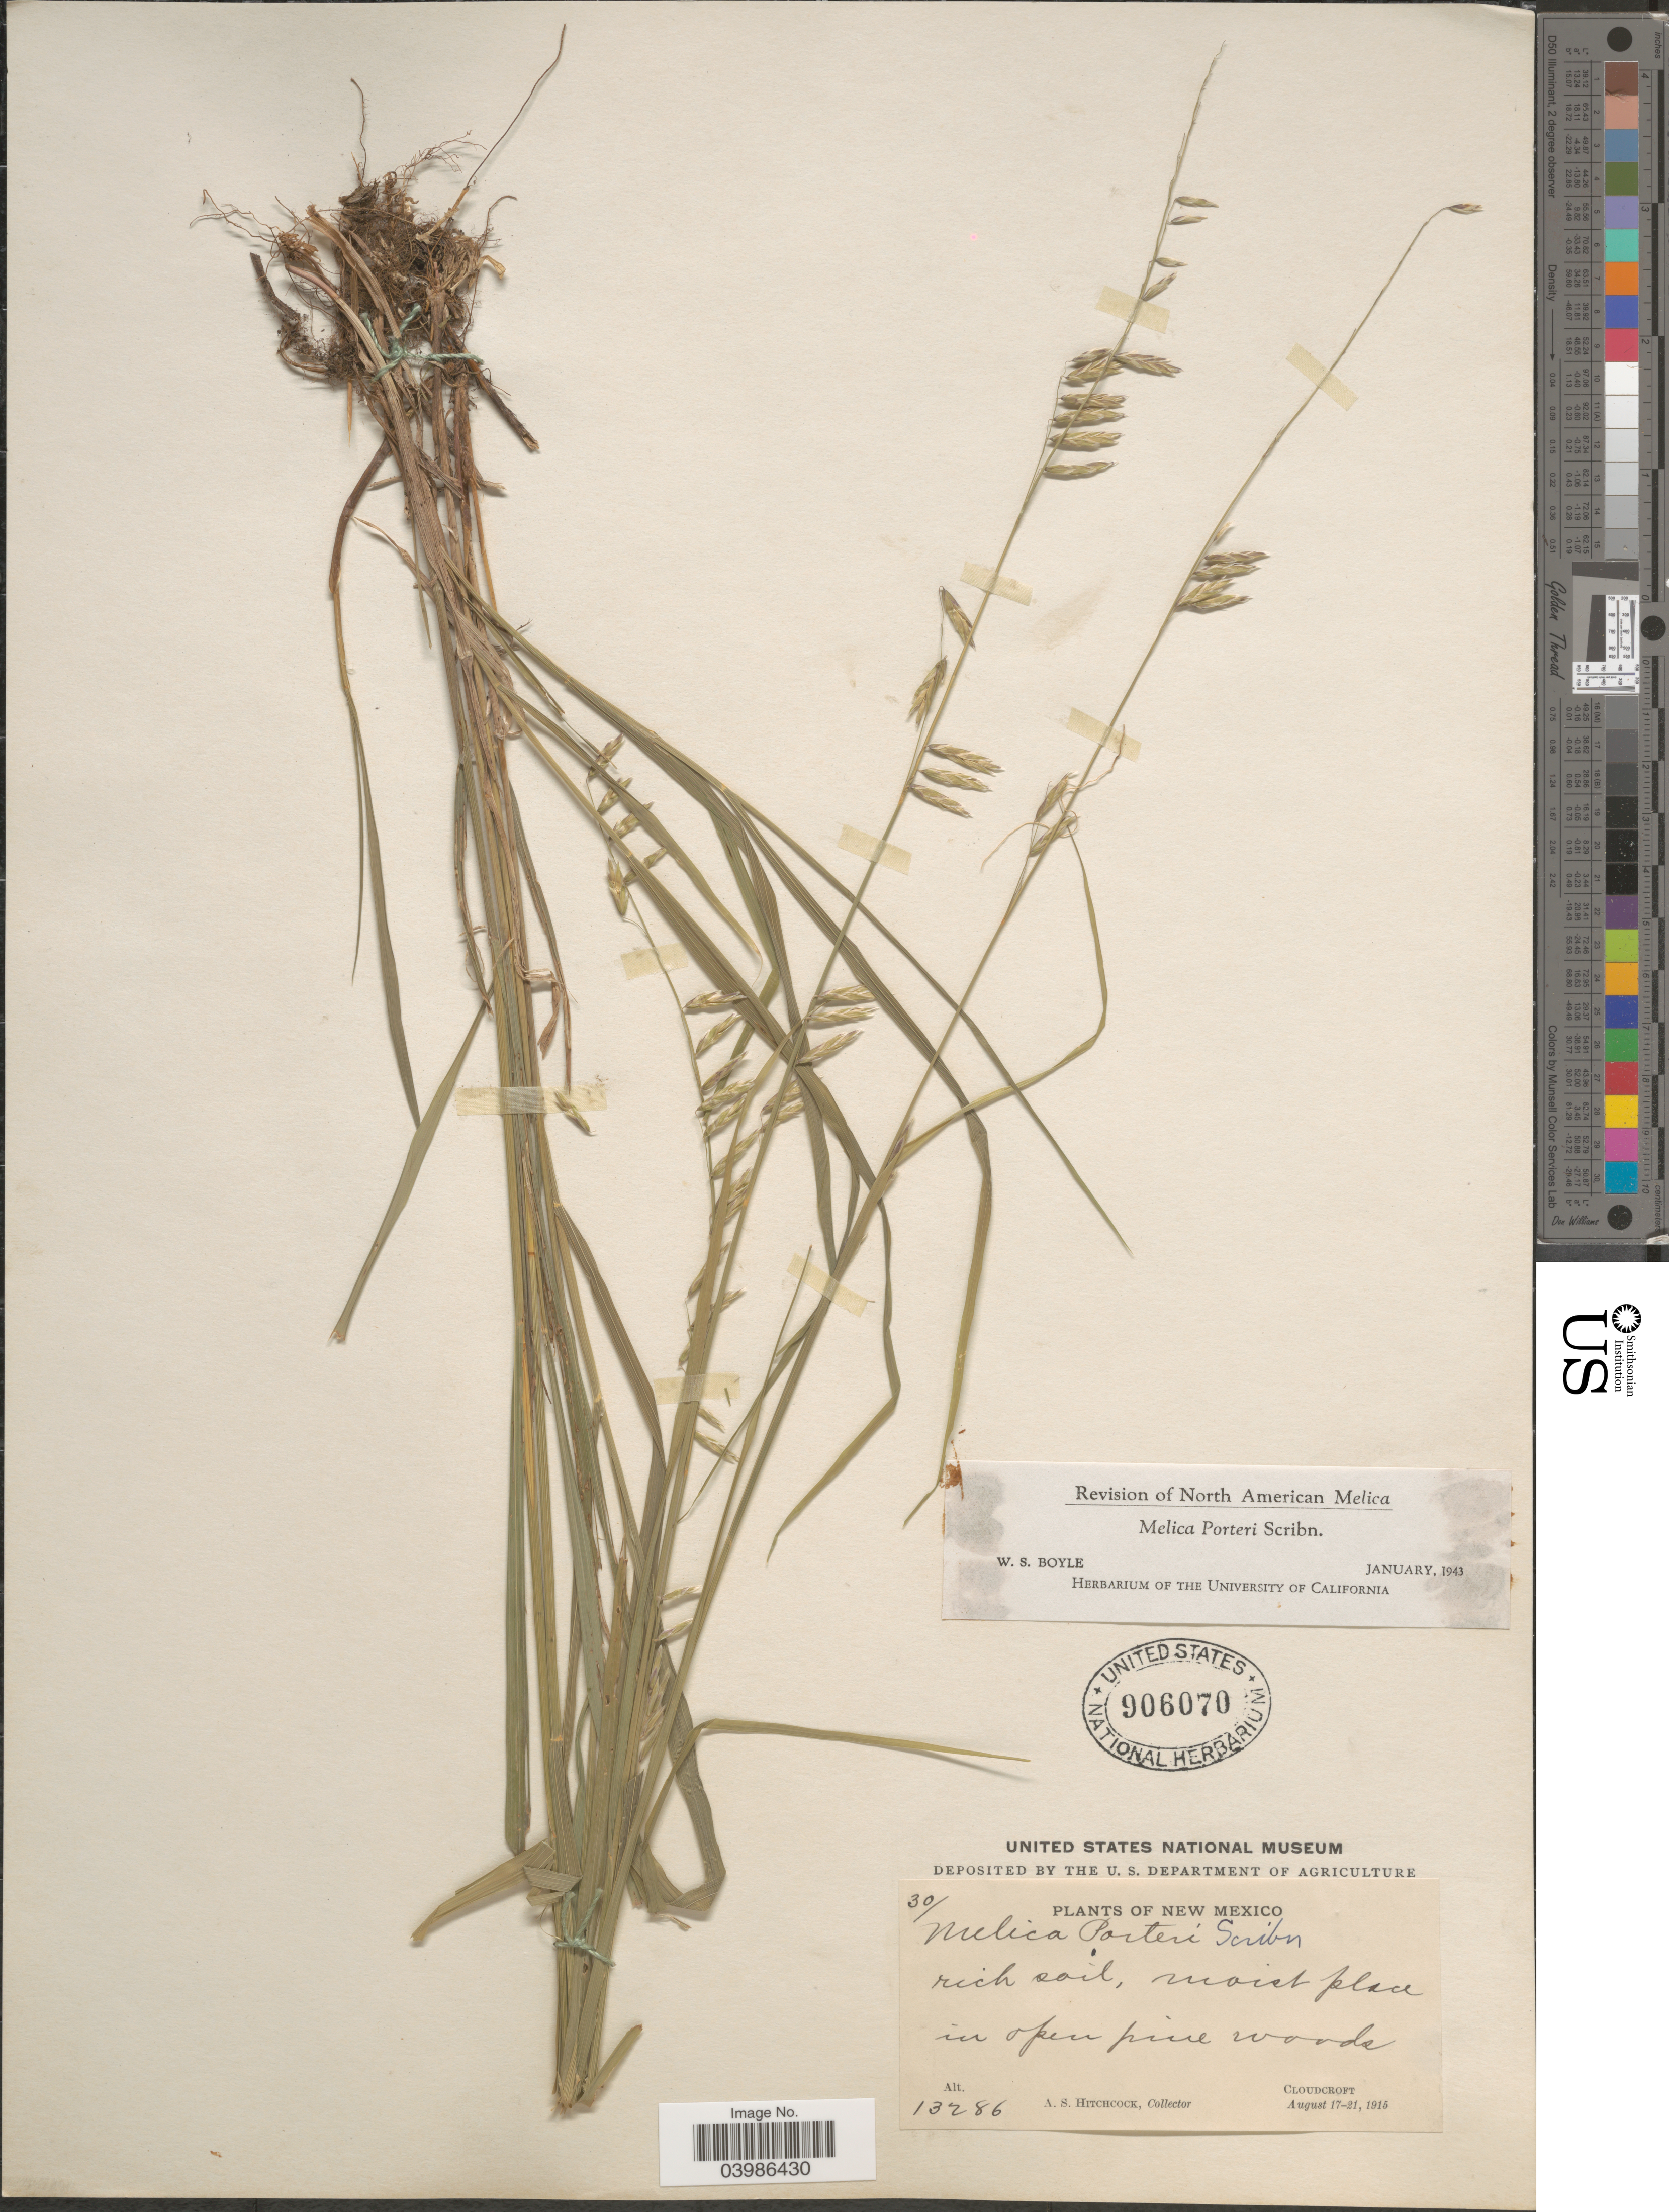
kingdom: Plantae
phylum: Tracheophyta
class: Liliopsida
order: Poales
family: Poaceae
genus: Melica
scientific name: Melica porteri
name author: Scribn.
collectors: A. S. Hitchcock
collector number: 13286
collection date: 1915-08-17/1915-08-21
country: United States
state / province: New Mexico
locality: Rich soil, moist place in open pine woods Cloudcroft.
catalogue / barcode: US 906070